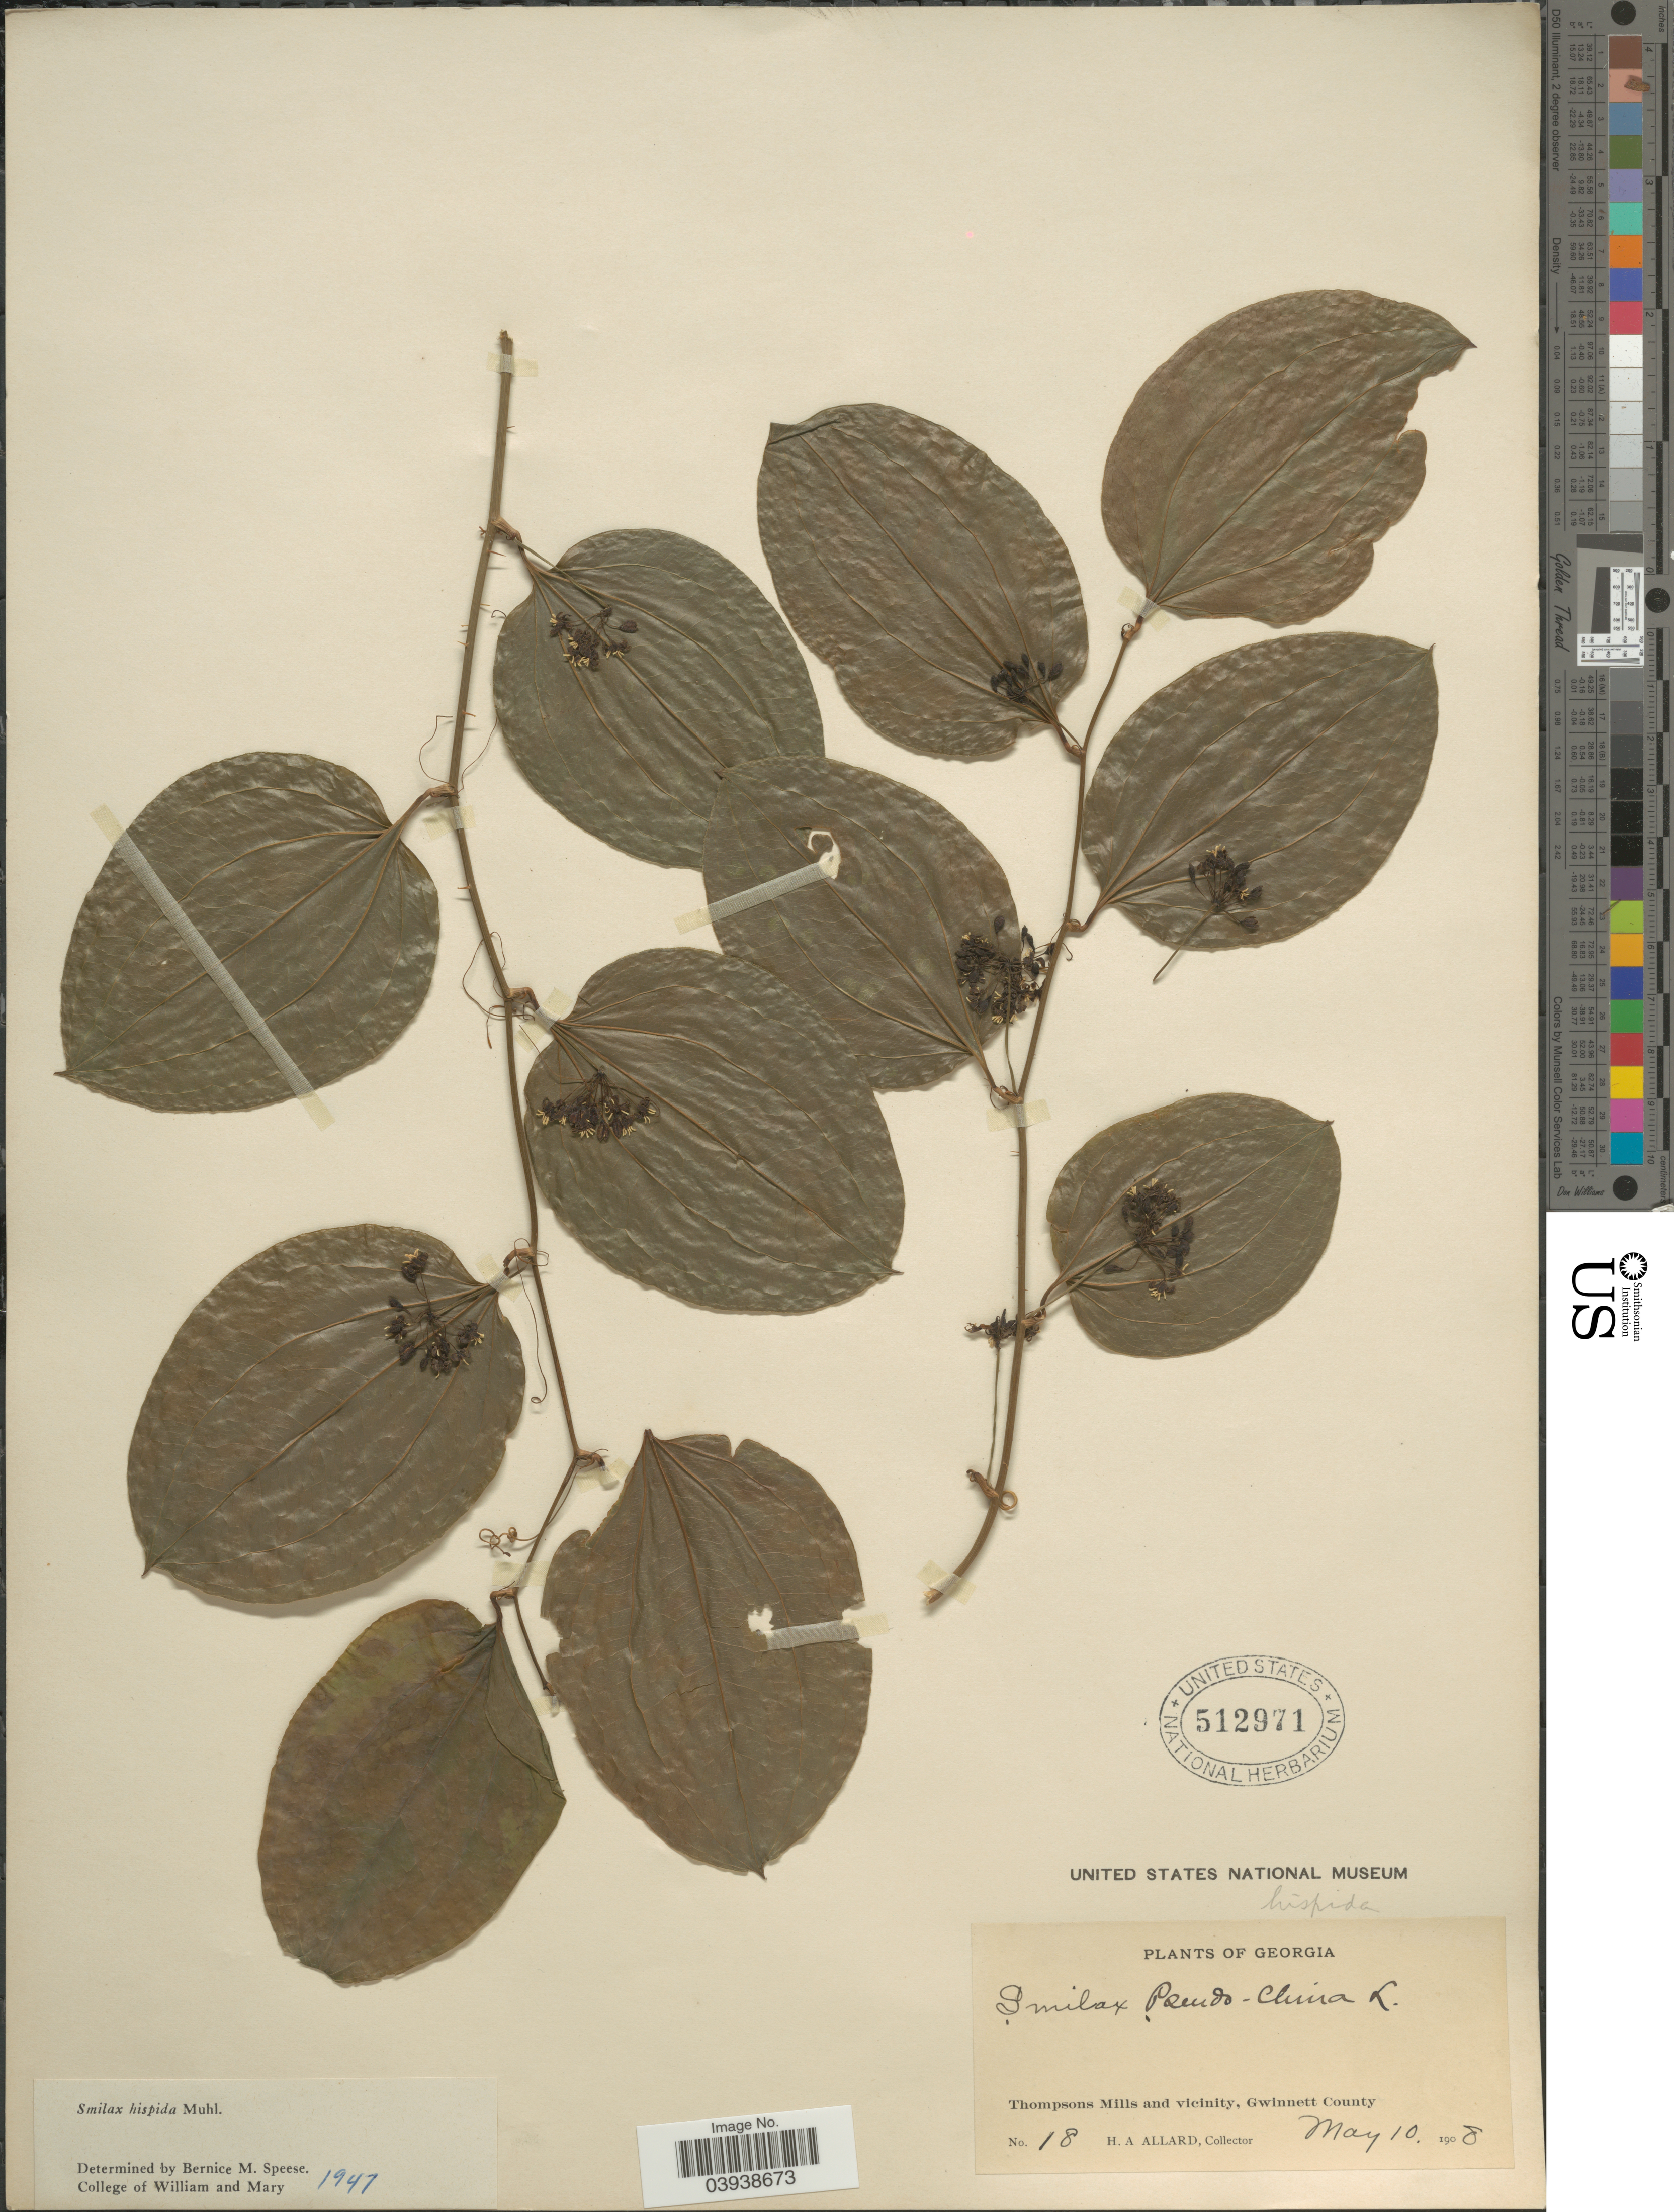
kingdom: Plantae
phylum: Tracheophyta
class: Liliopsida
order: Liliales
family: Smilacaceae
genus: Smilax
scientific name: Smilax hispida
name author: Raf.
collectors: H. A. Allard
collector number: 18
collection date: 1908-05-10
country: United States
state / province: Georgia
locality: Thompsons Mills and vicinity, Gwinnett County.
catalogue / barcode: US 512971